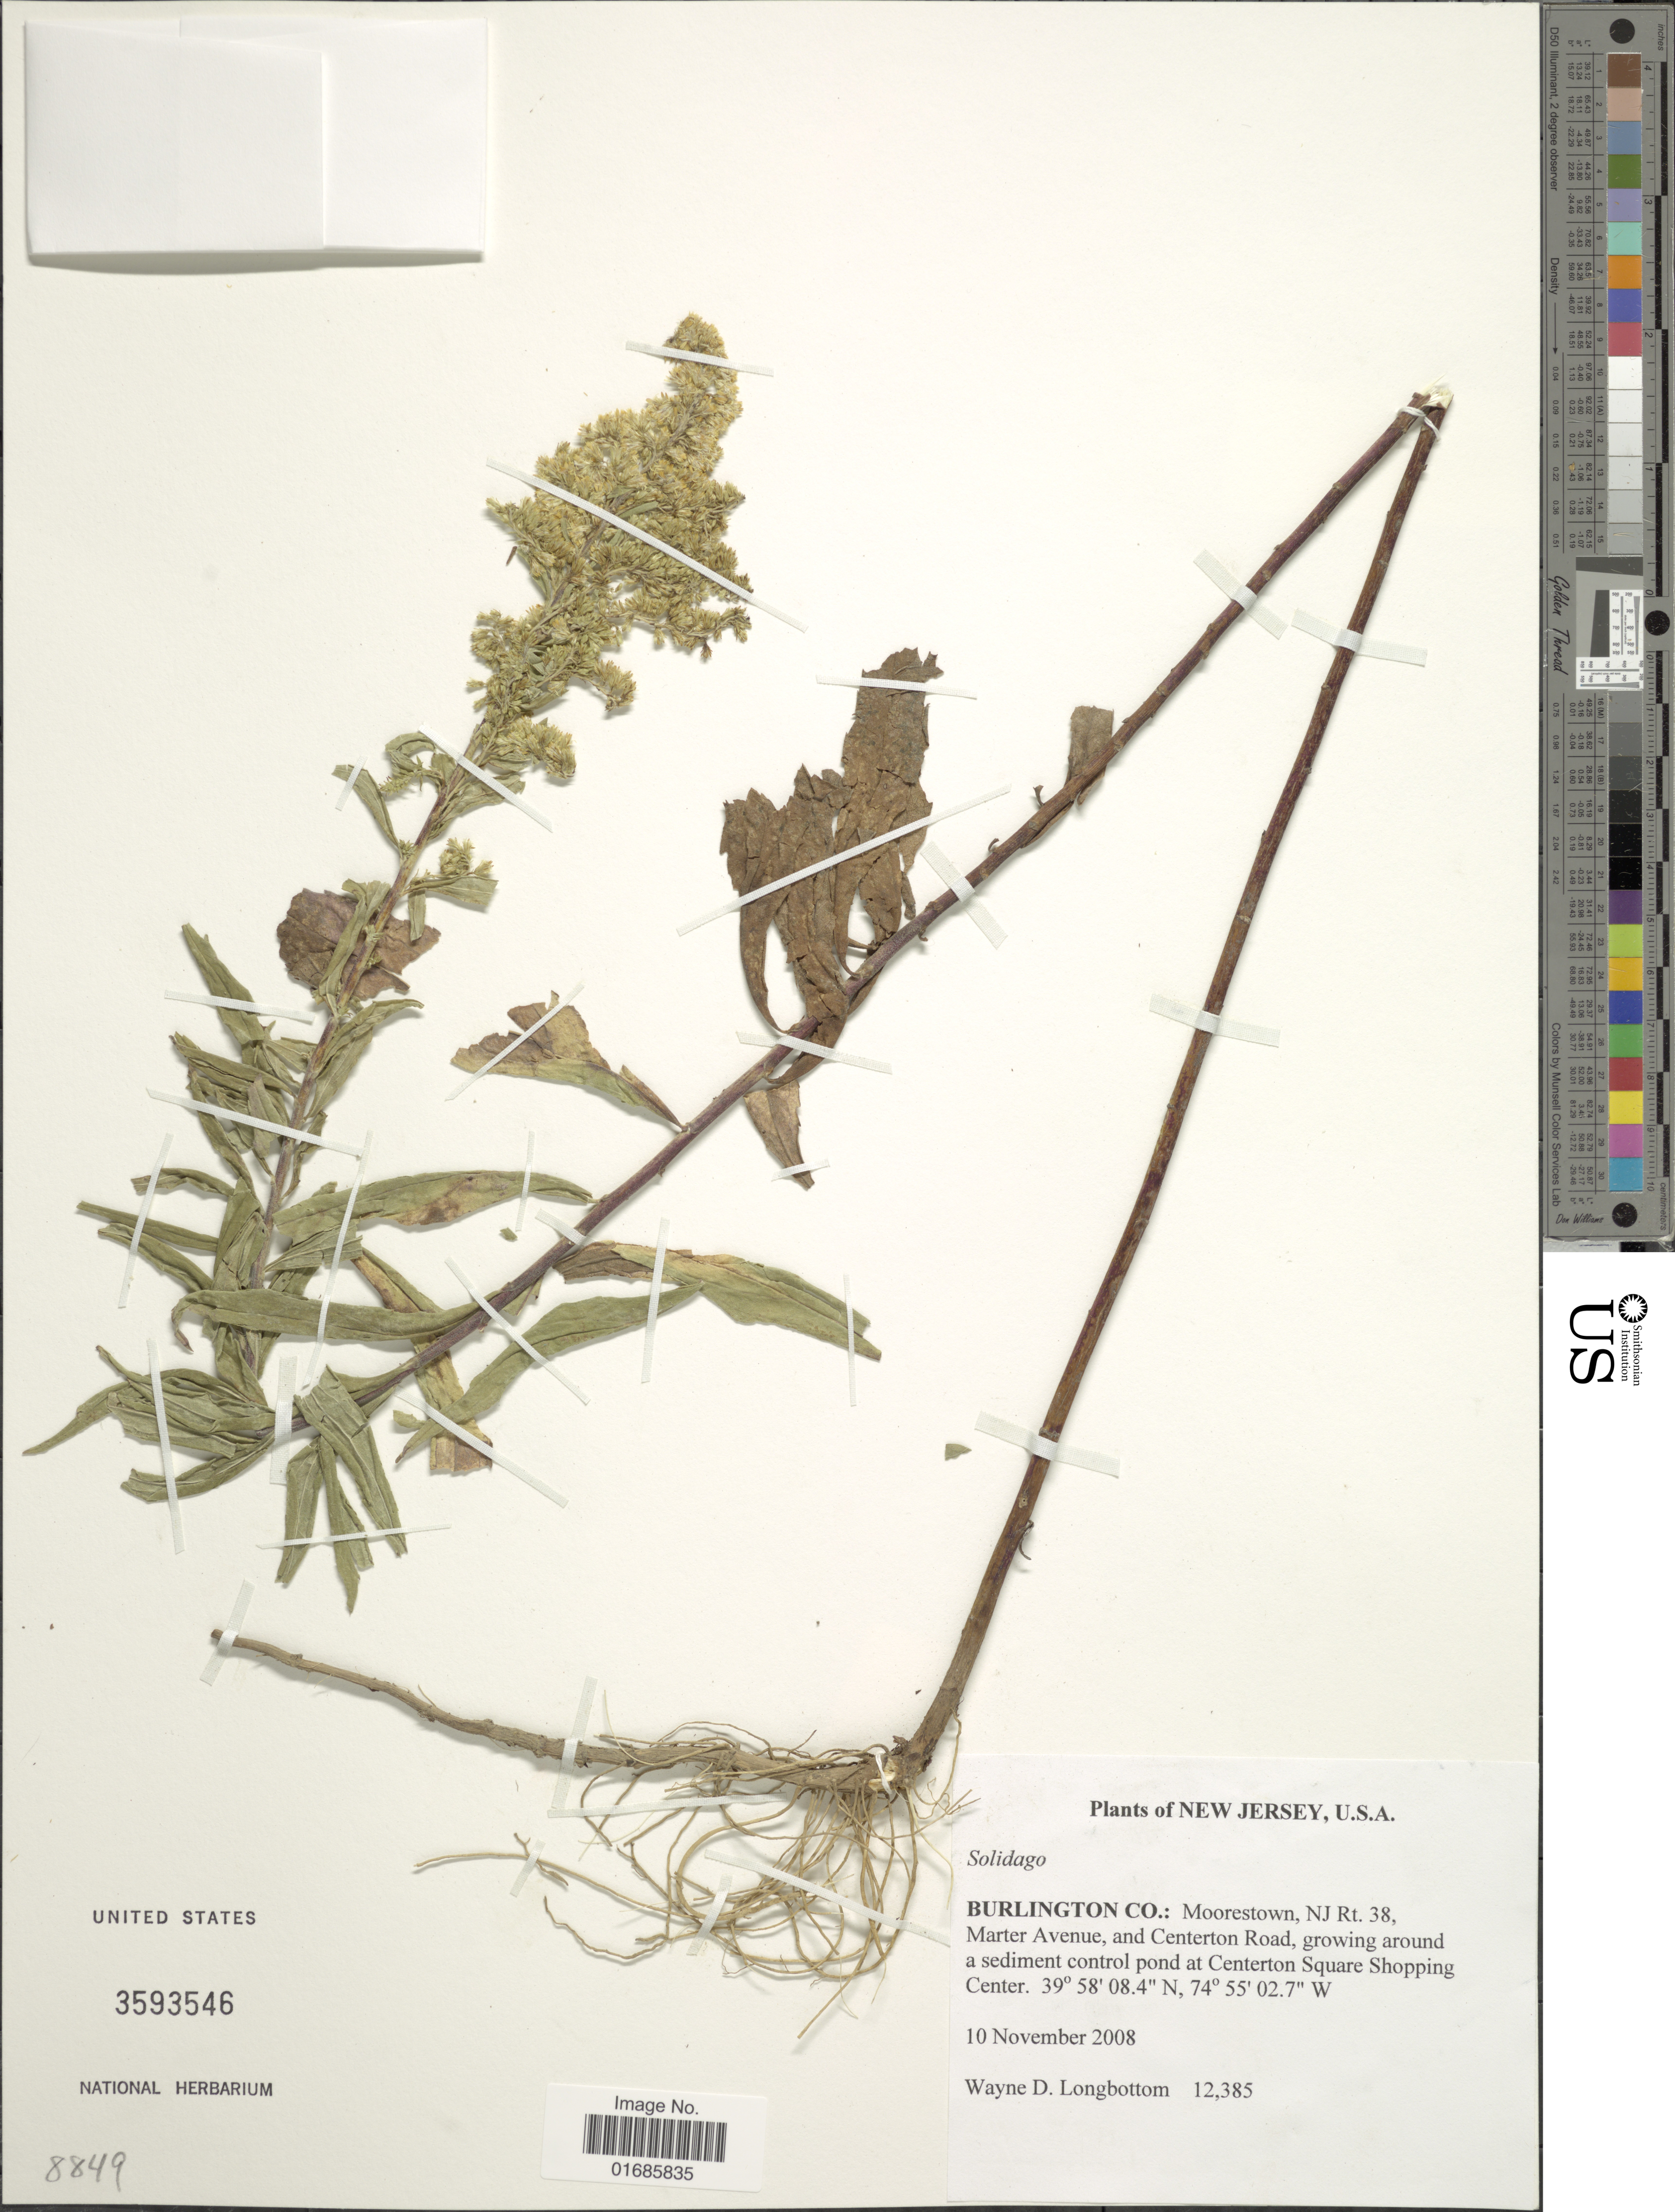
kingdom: Plantae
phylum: Tracheophyta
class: Magnoliopsida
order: Asterales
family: Asteraceae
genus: Solidago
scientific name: Solidago canadensis var. scabra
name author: (Muhl. ex Willd.) Torr. & A. Gray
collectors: W. D. Longbottom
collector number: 12385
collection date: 2008-11-10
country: United States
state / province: New Jersey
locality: U. S. A., Burlington Co., Moorestown, NJ Rt. 38, Marter Avenue, and Centerton Road, at Centerton Square Shopping Center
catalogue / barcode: US 3593546